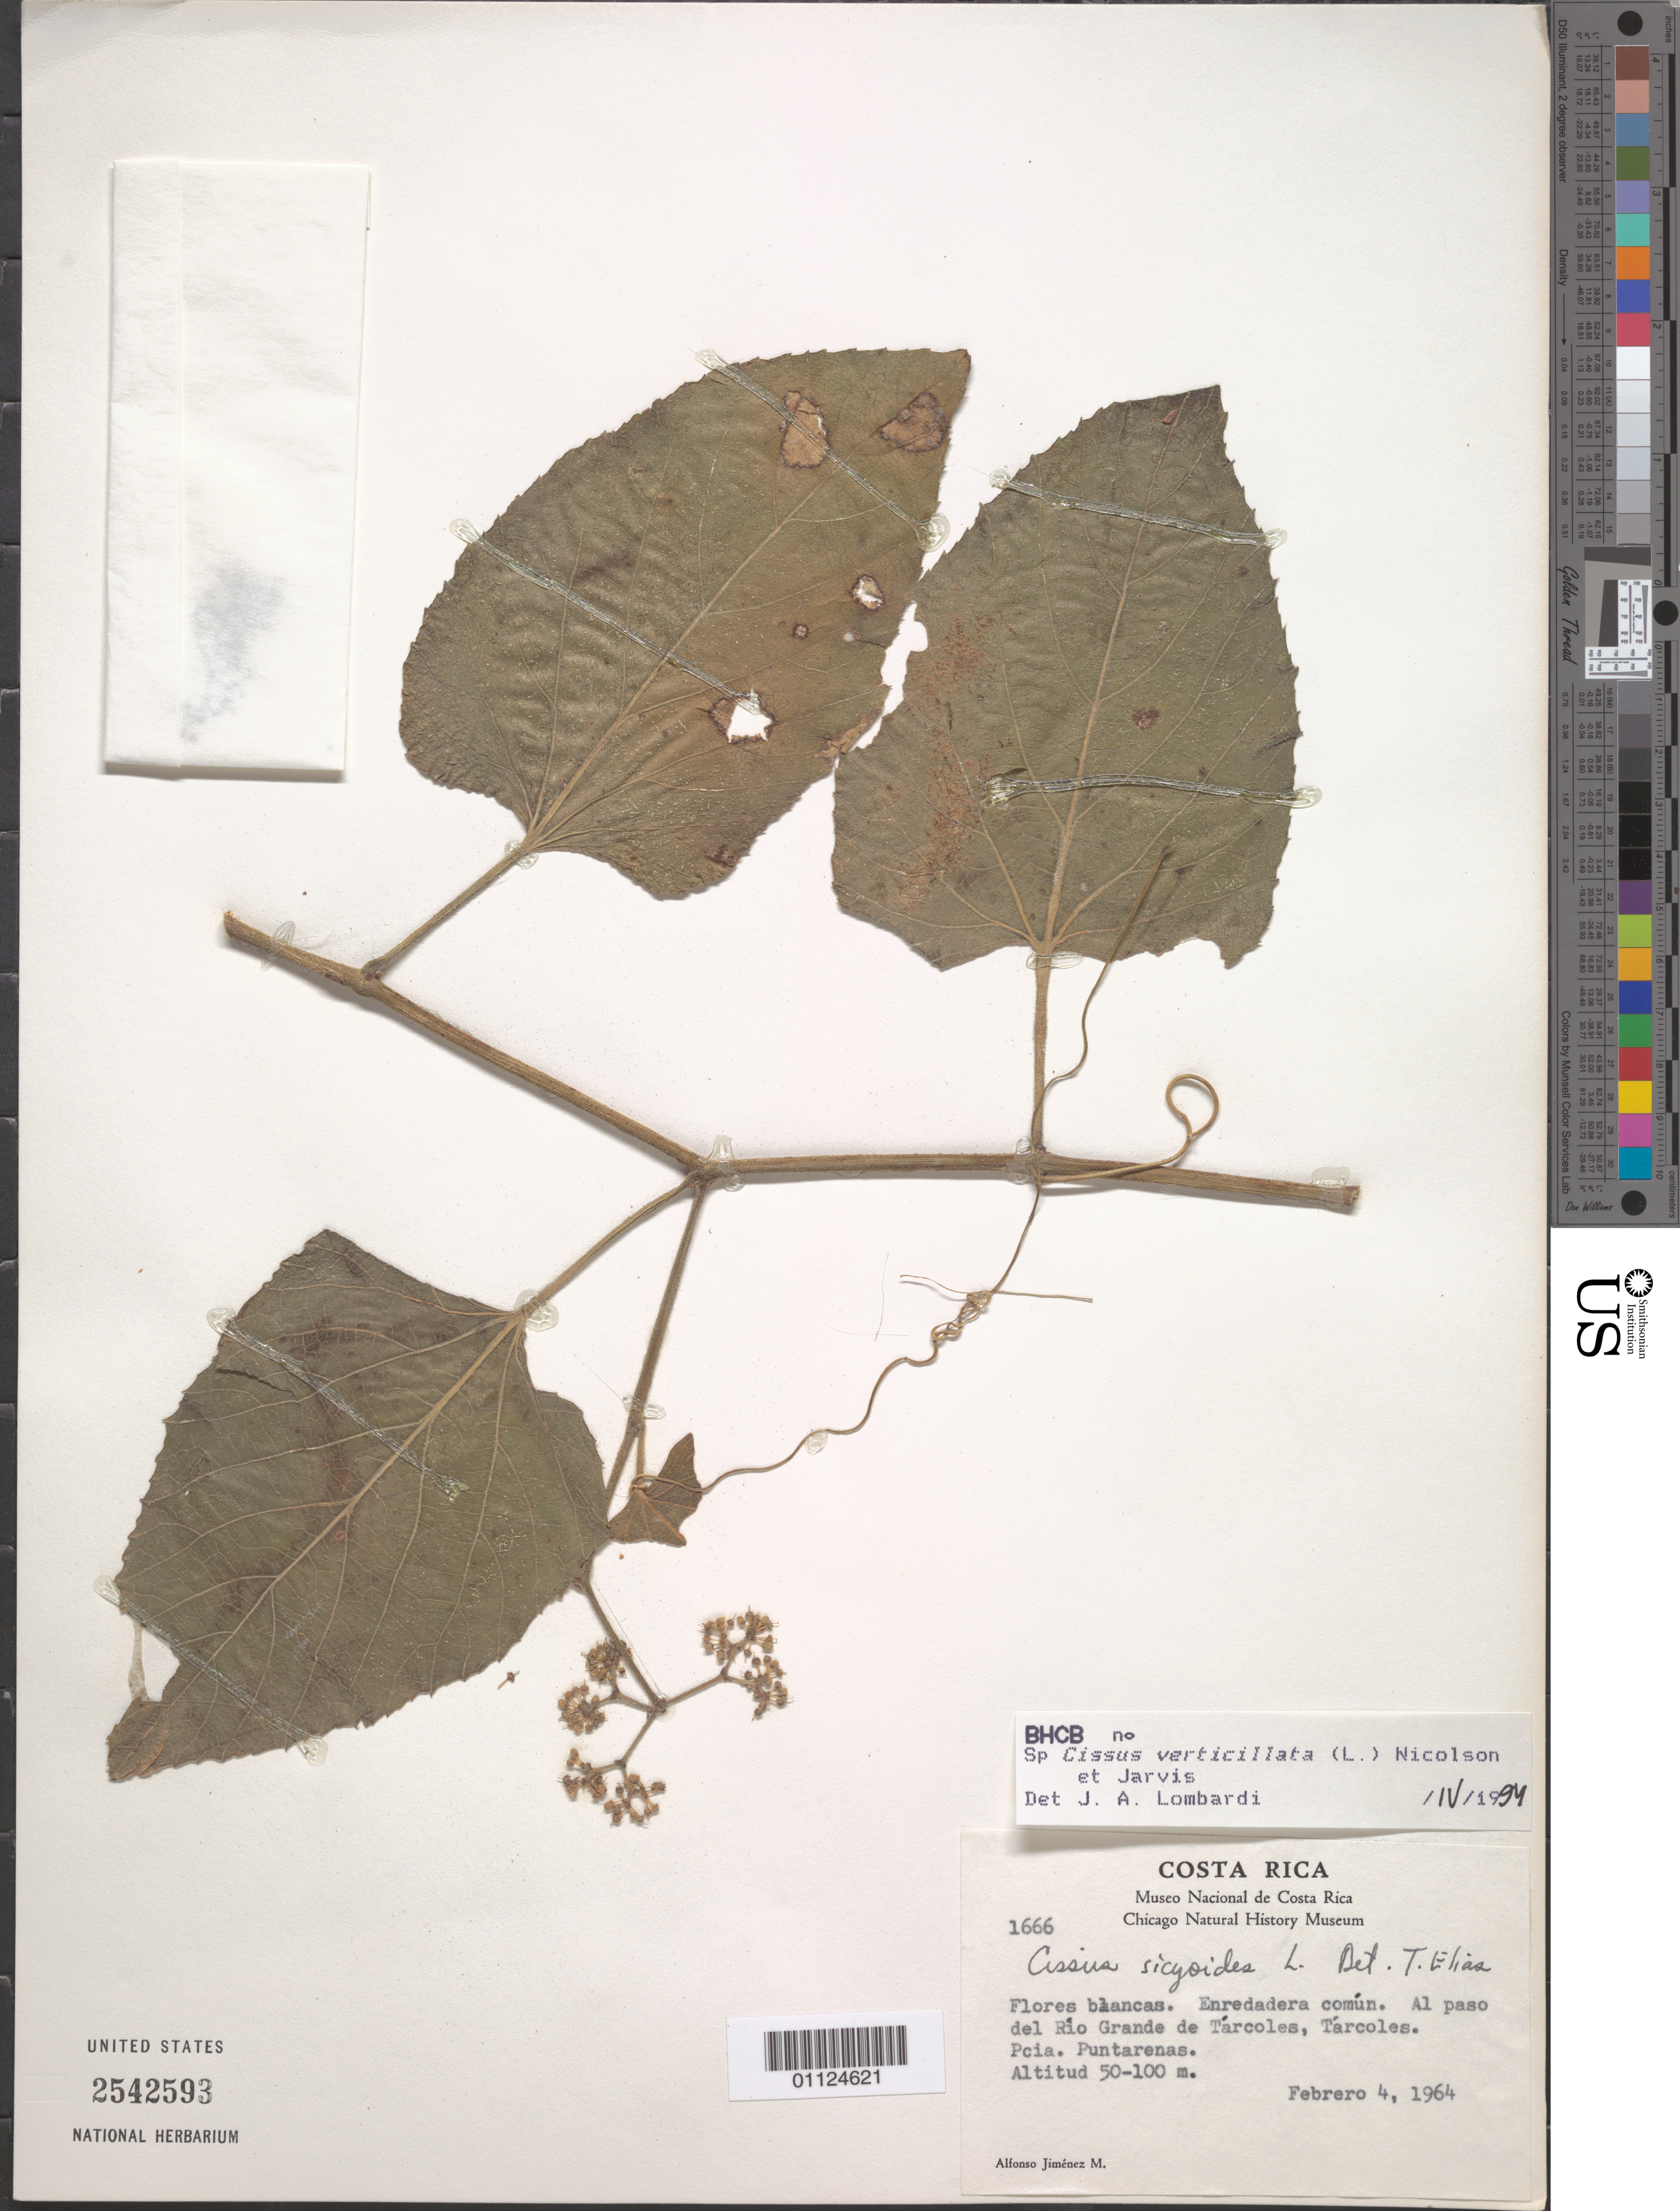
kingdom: Plantae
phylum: Tracheophyta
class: Magnoliopsida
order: Vitales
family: Vitaceae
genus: Cissus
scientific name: Cissus verticillata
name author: (L.) Nicolson & C.E. Jarvis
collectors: A. Jiménez M.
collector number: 1666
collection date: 1964-02-04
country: Costa Rica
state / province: Puntarenas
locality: Al paso del Rio Grande de Tarcoles, Tarcoles. Pcia.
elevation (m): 50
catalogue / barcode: US 2542593